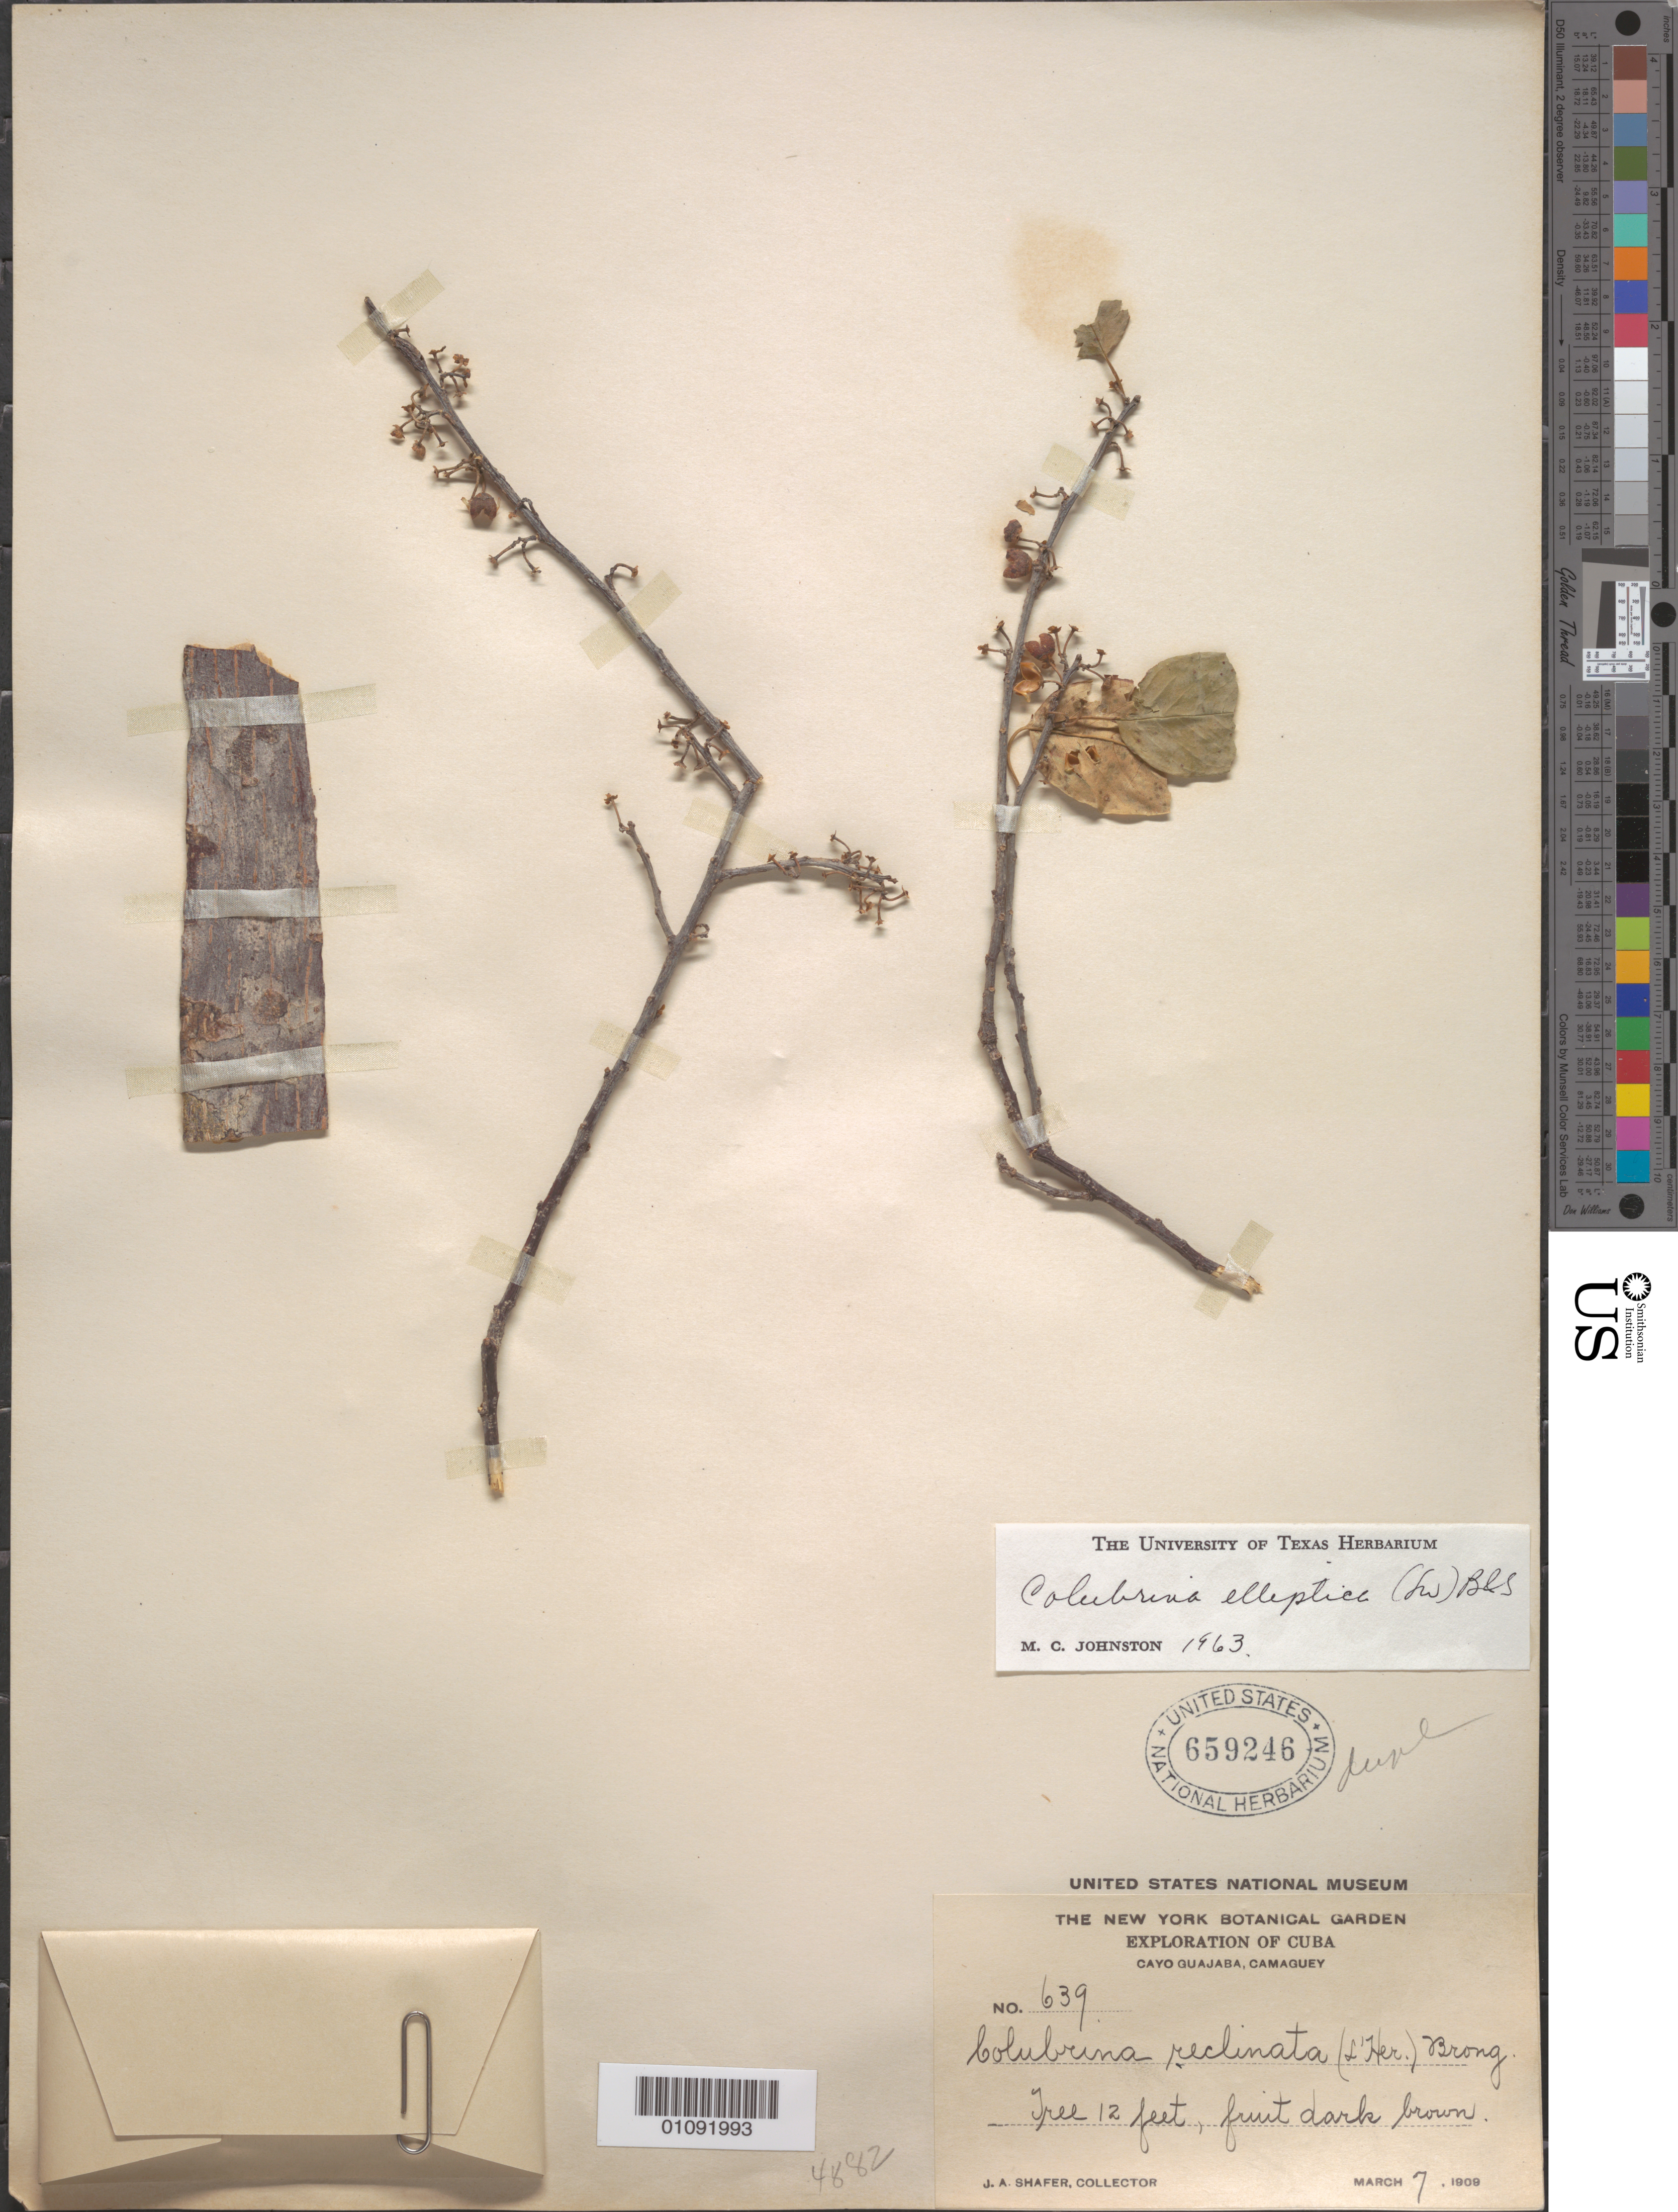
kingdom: Plantae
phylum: Tracheophyta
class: Magnoliopsida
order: Rosales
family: Rhamnaceae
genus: Colubrina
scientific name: Colubrina elliptica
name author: (Sw.) Brizicky & W.L. Stern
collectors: J. A. Shafer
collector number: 639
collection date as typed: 07 Mar 1909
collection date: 1909-03-07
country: Cuba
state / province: Camagüey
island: Cuba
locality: Cayo Guajaba, Camaguey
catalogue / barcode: US 659246